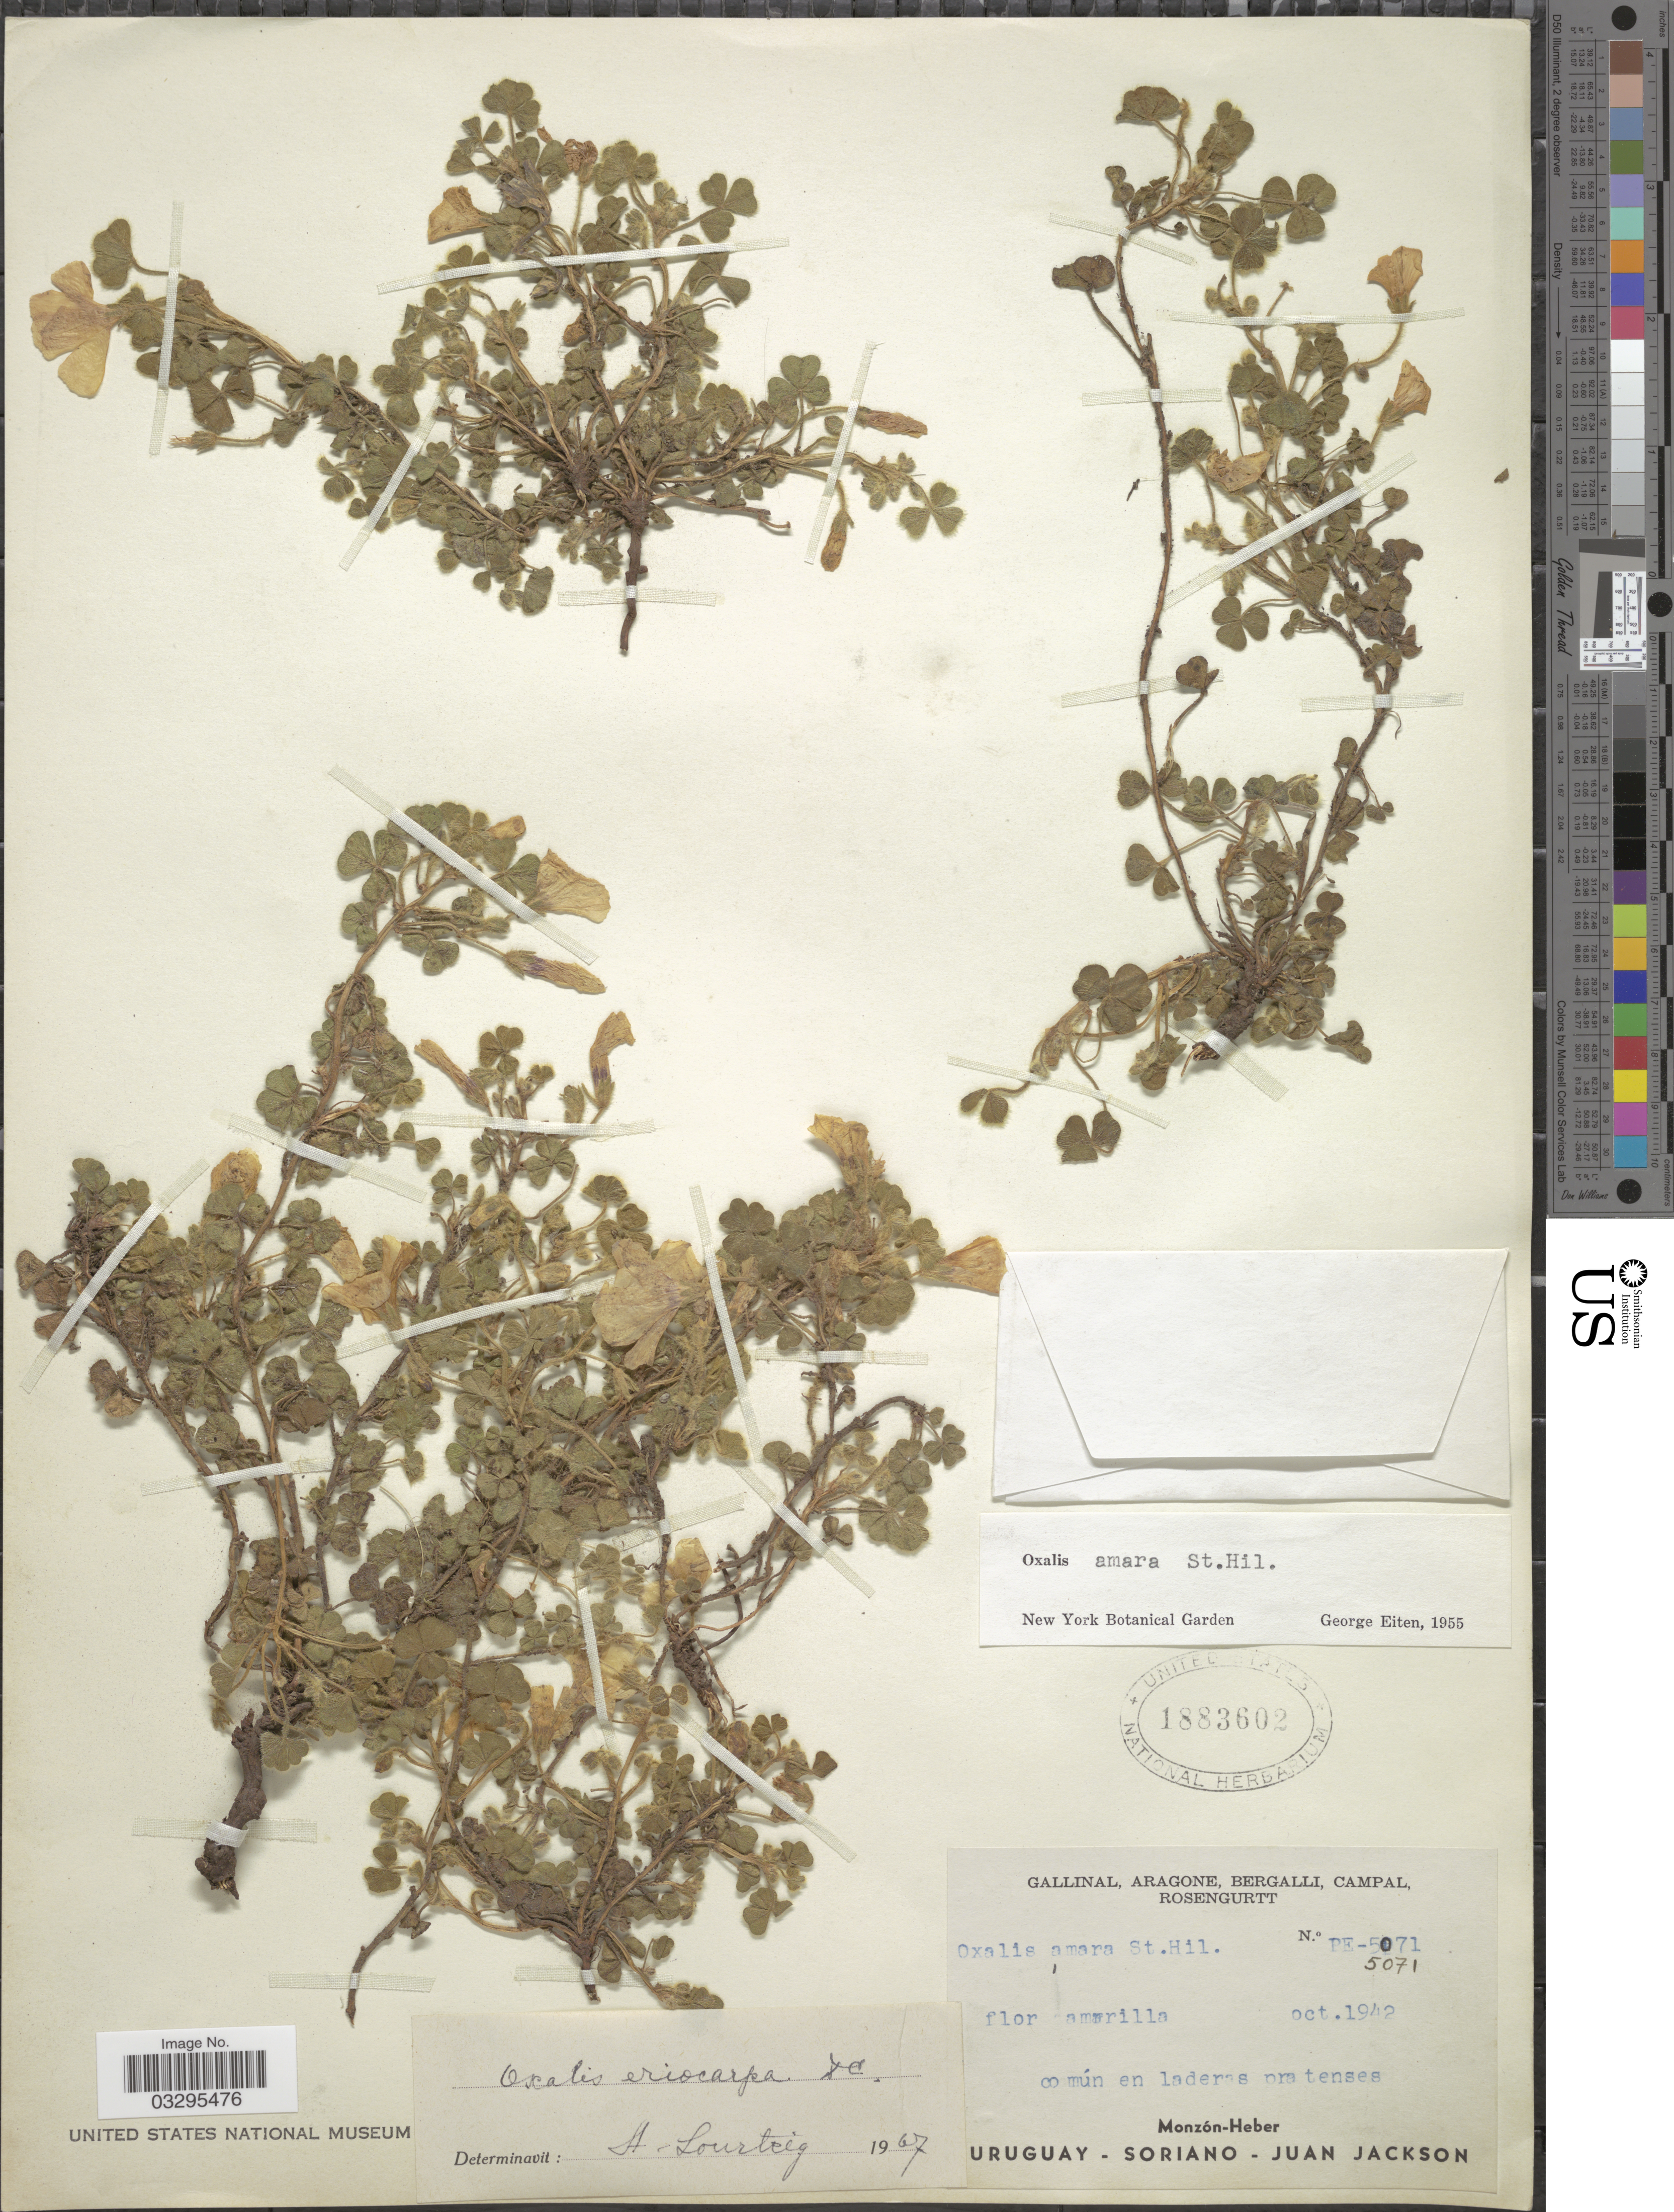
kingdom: Plantae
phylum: Tracheophyta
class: Magnoliopsida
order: Oxalidales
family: Oxalidaceae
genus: Oxalis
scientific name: Oxalis eriocarpa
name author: DC.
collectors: -. Gallinal, -- Aragone, -- Bergalli, -- Campal & Rosengurtt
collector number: PE-5071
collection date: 1942-10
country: Uruguay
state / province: Soriano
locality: Monzón-Herber. Juan Jackson.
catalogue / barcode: US 1883602